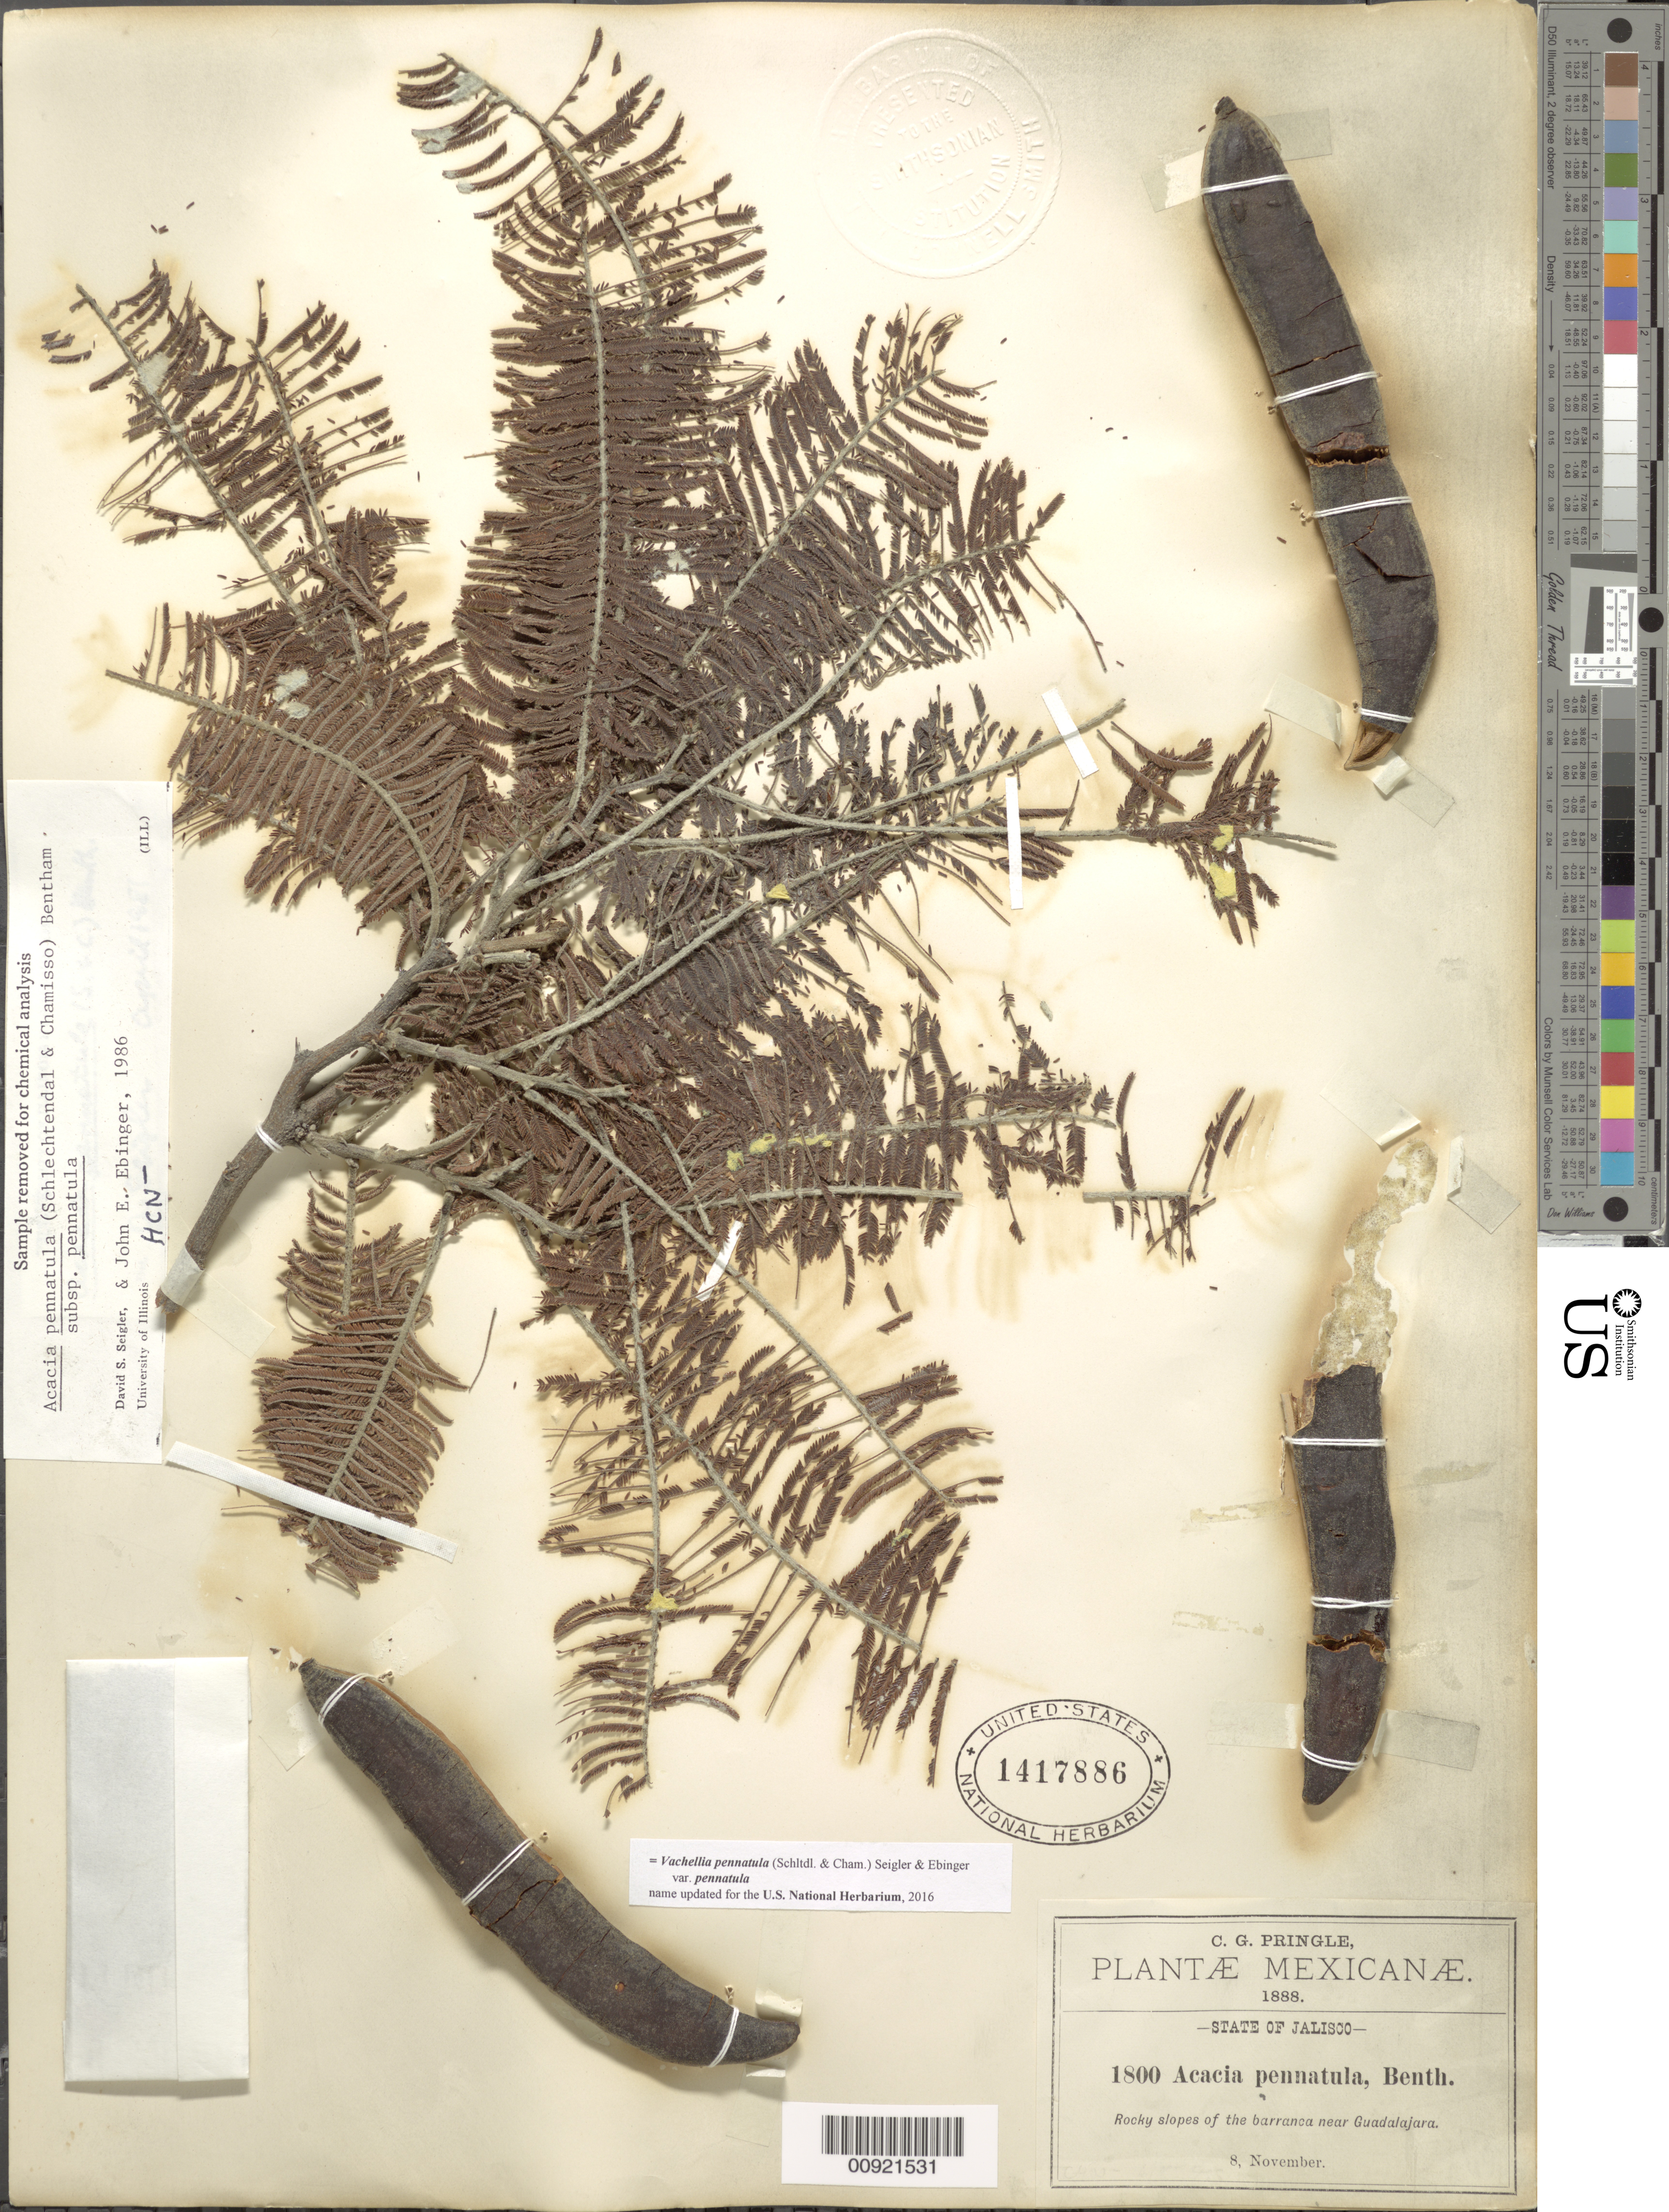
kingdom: Plantae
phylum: Tracheophyta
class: Magnoliopsida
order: Fabales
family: Fabaceae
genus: Vachellia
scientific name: Vachellia pennatula var. pennatula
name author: (Schltdl. & Cham.) Seigler & Ebinger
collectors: C. G. Pringle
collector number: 1800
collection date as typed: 08 Nov 1888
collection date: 1888-11-08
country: Mexico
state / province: Jalisco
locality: Barranca near Guadalajara.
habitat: Rocky slopes of barranca.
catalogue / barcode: US 1417886